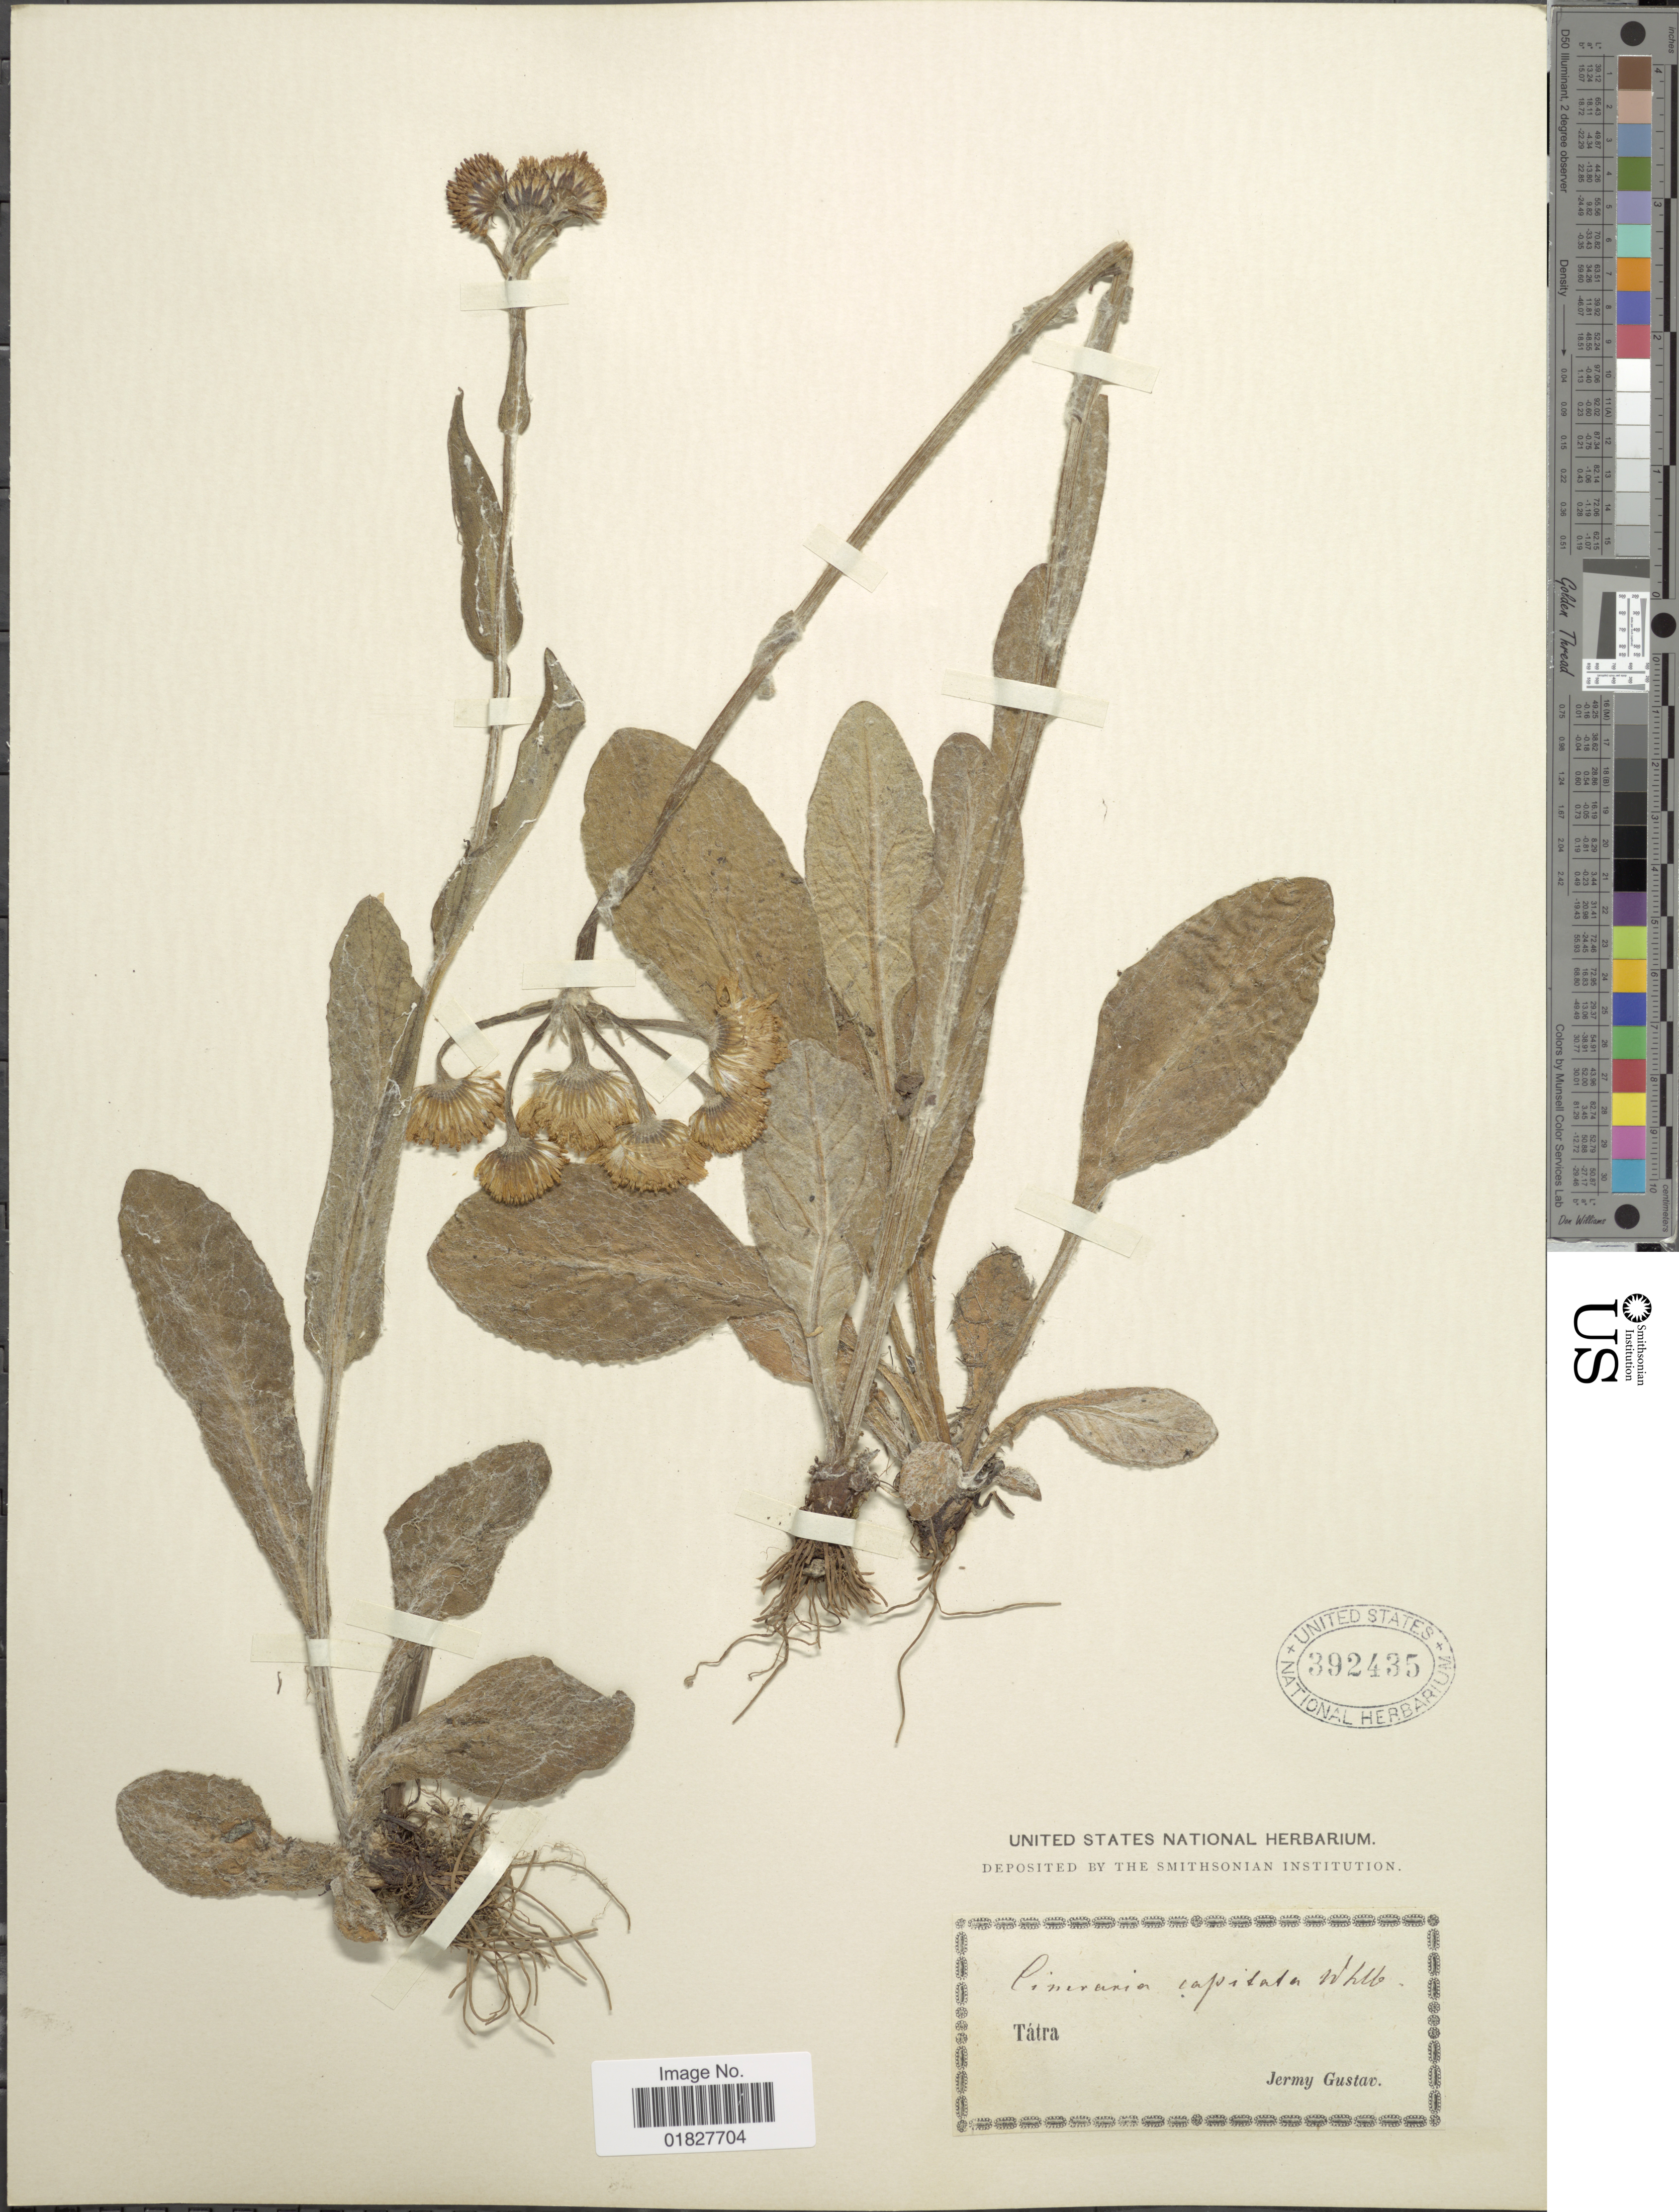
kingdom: Plantae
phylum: Tracheophyta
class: Magnoliopsida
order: Asterales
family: Asteraceae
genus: Cineraria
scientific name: Cineraria capitata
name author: Wahlenb.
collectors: J. Gustav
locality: Tatra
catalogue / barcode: US 392435